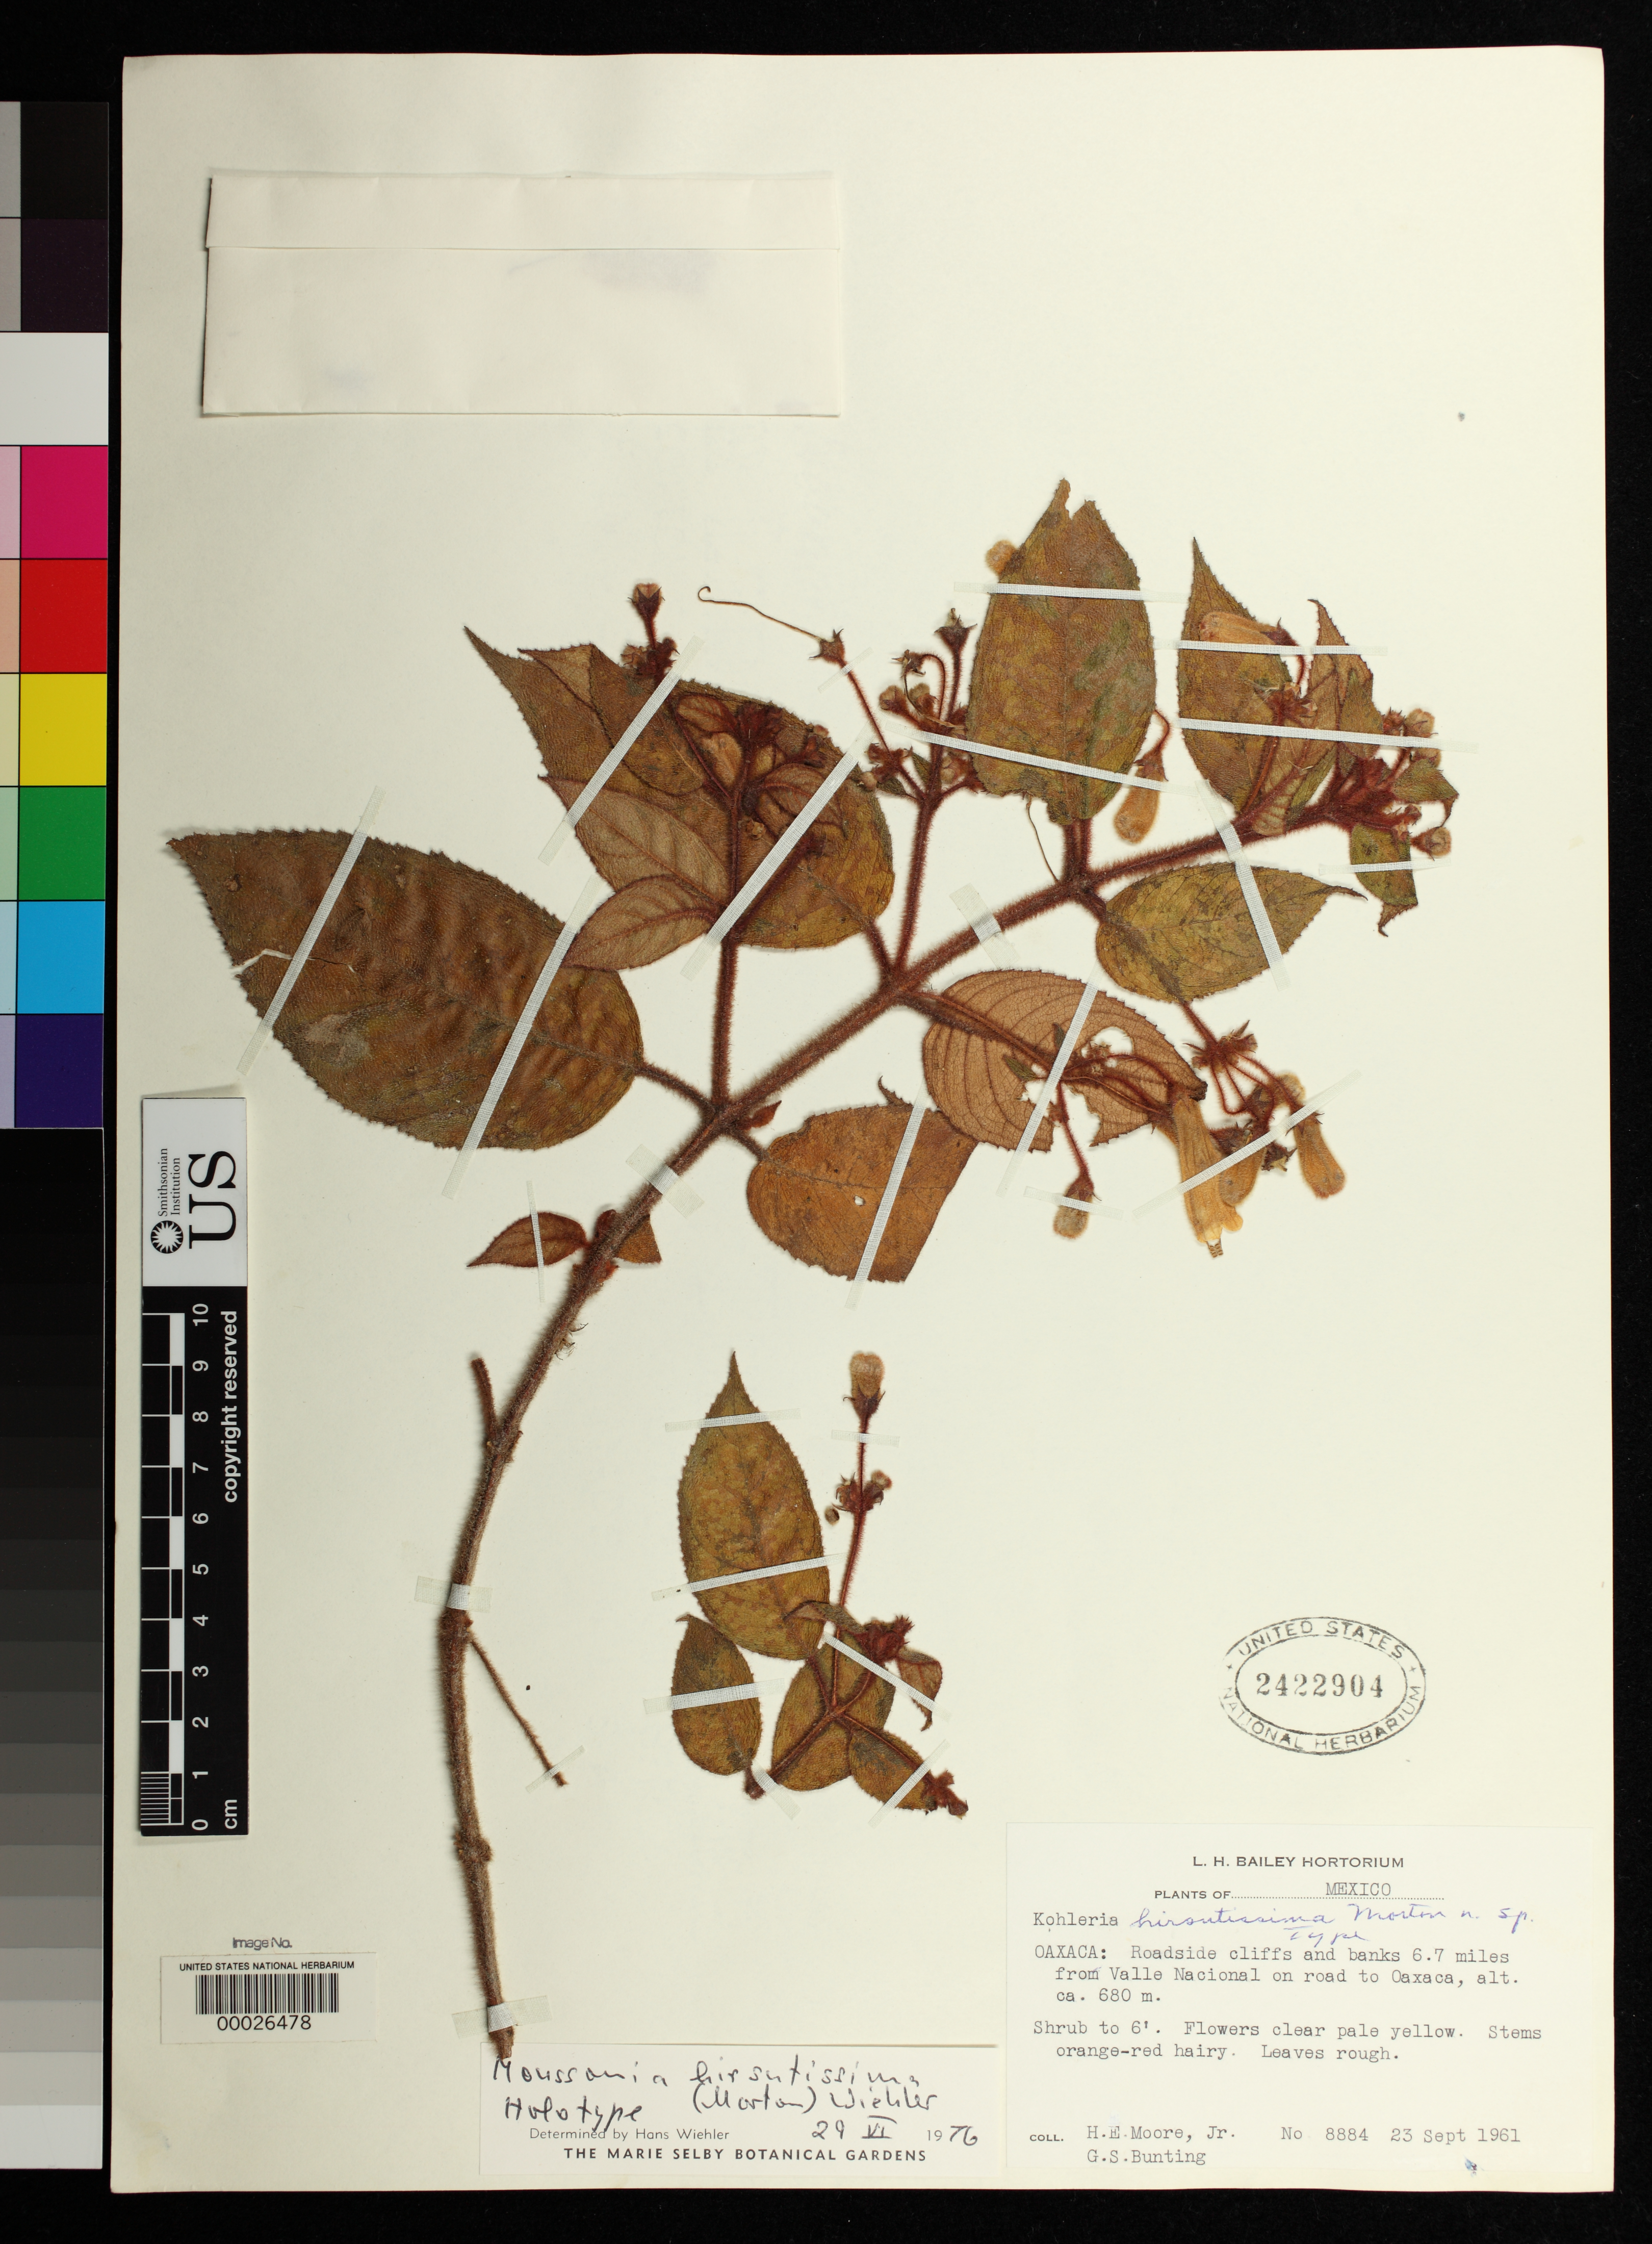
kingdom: Plantae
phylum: Tracheophyta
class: Magnoliopsida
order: Lamiales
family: Gesneriaceae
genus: Kohleria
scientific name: Kohleria hirsutissima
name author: C.V. Morton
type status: Holotype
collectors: H. E. Moore & G. S. Bunting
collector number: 8884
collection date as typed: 23 Sep 1961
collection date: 1961-09-23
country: Mexico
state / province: Oaxaca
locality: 6.7 mi. from Valle Nacional on the rd to Oaxaca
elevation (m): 680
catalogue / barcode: US 2422904